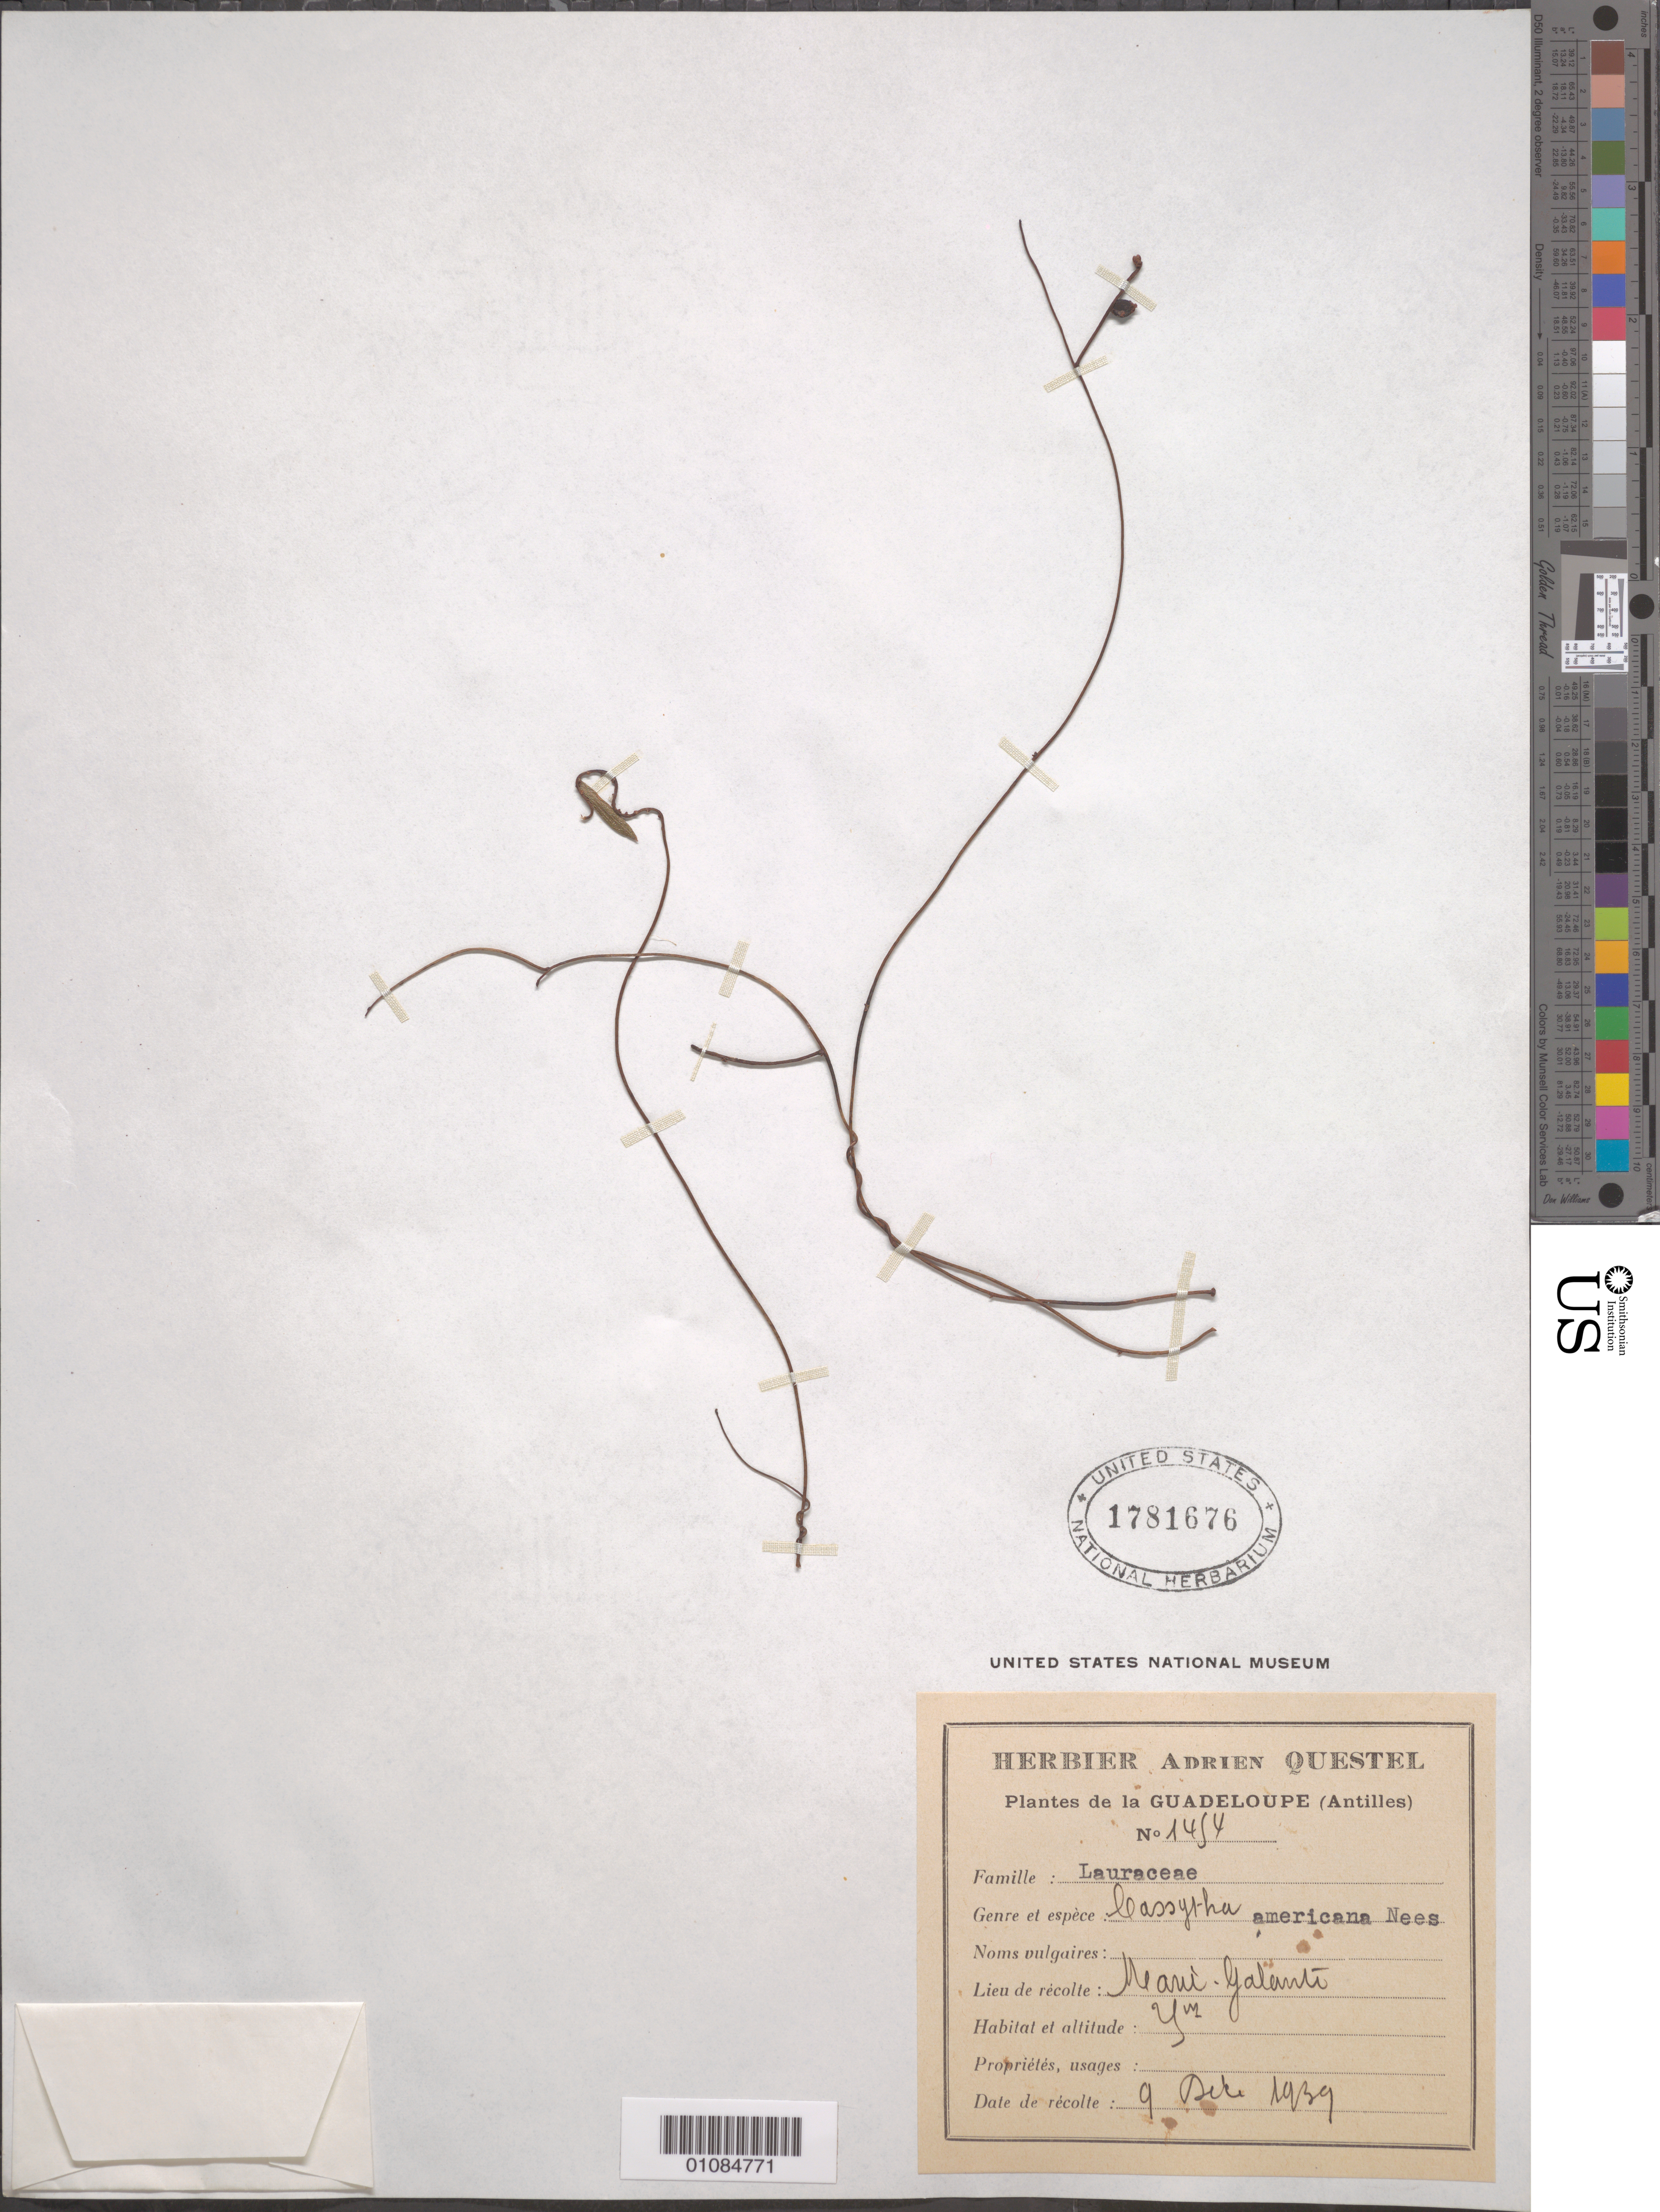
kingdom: Plantae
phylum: Tracheophyta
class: Magnoliopsida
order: Laurales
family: Lauraceae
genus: Cassytha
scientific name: Cassytha filiformis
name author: L.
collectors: A. Questel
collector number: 1454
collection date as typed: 1939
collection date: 1939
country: Guadeloupe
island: Marie Galante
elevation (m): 25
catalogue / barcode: US 1781676